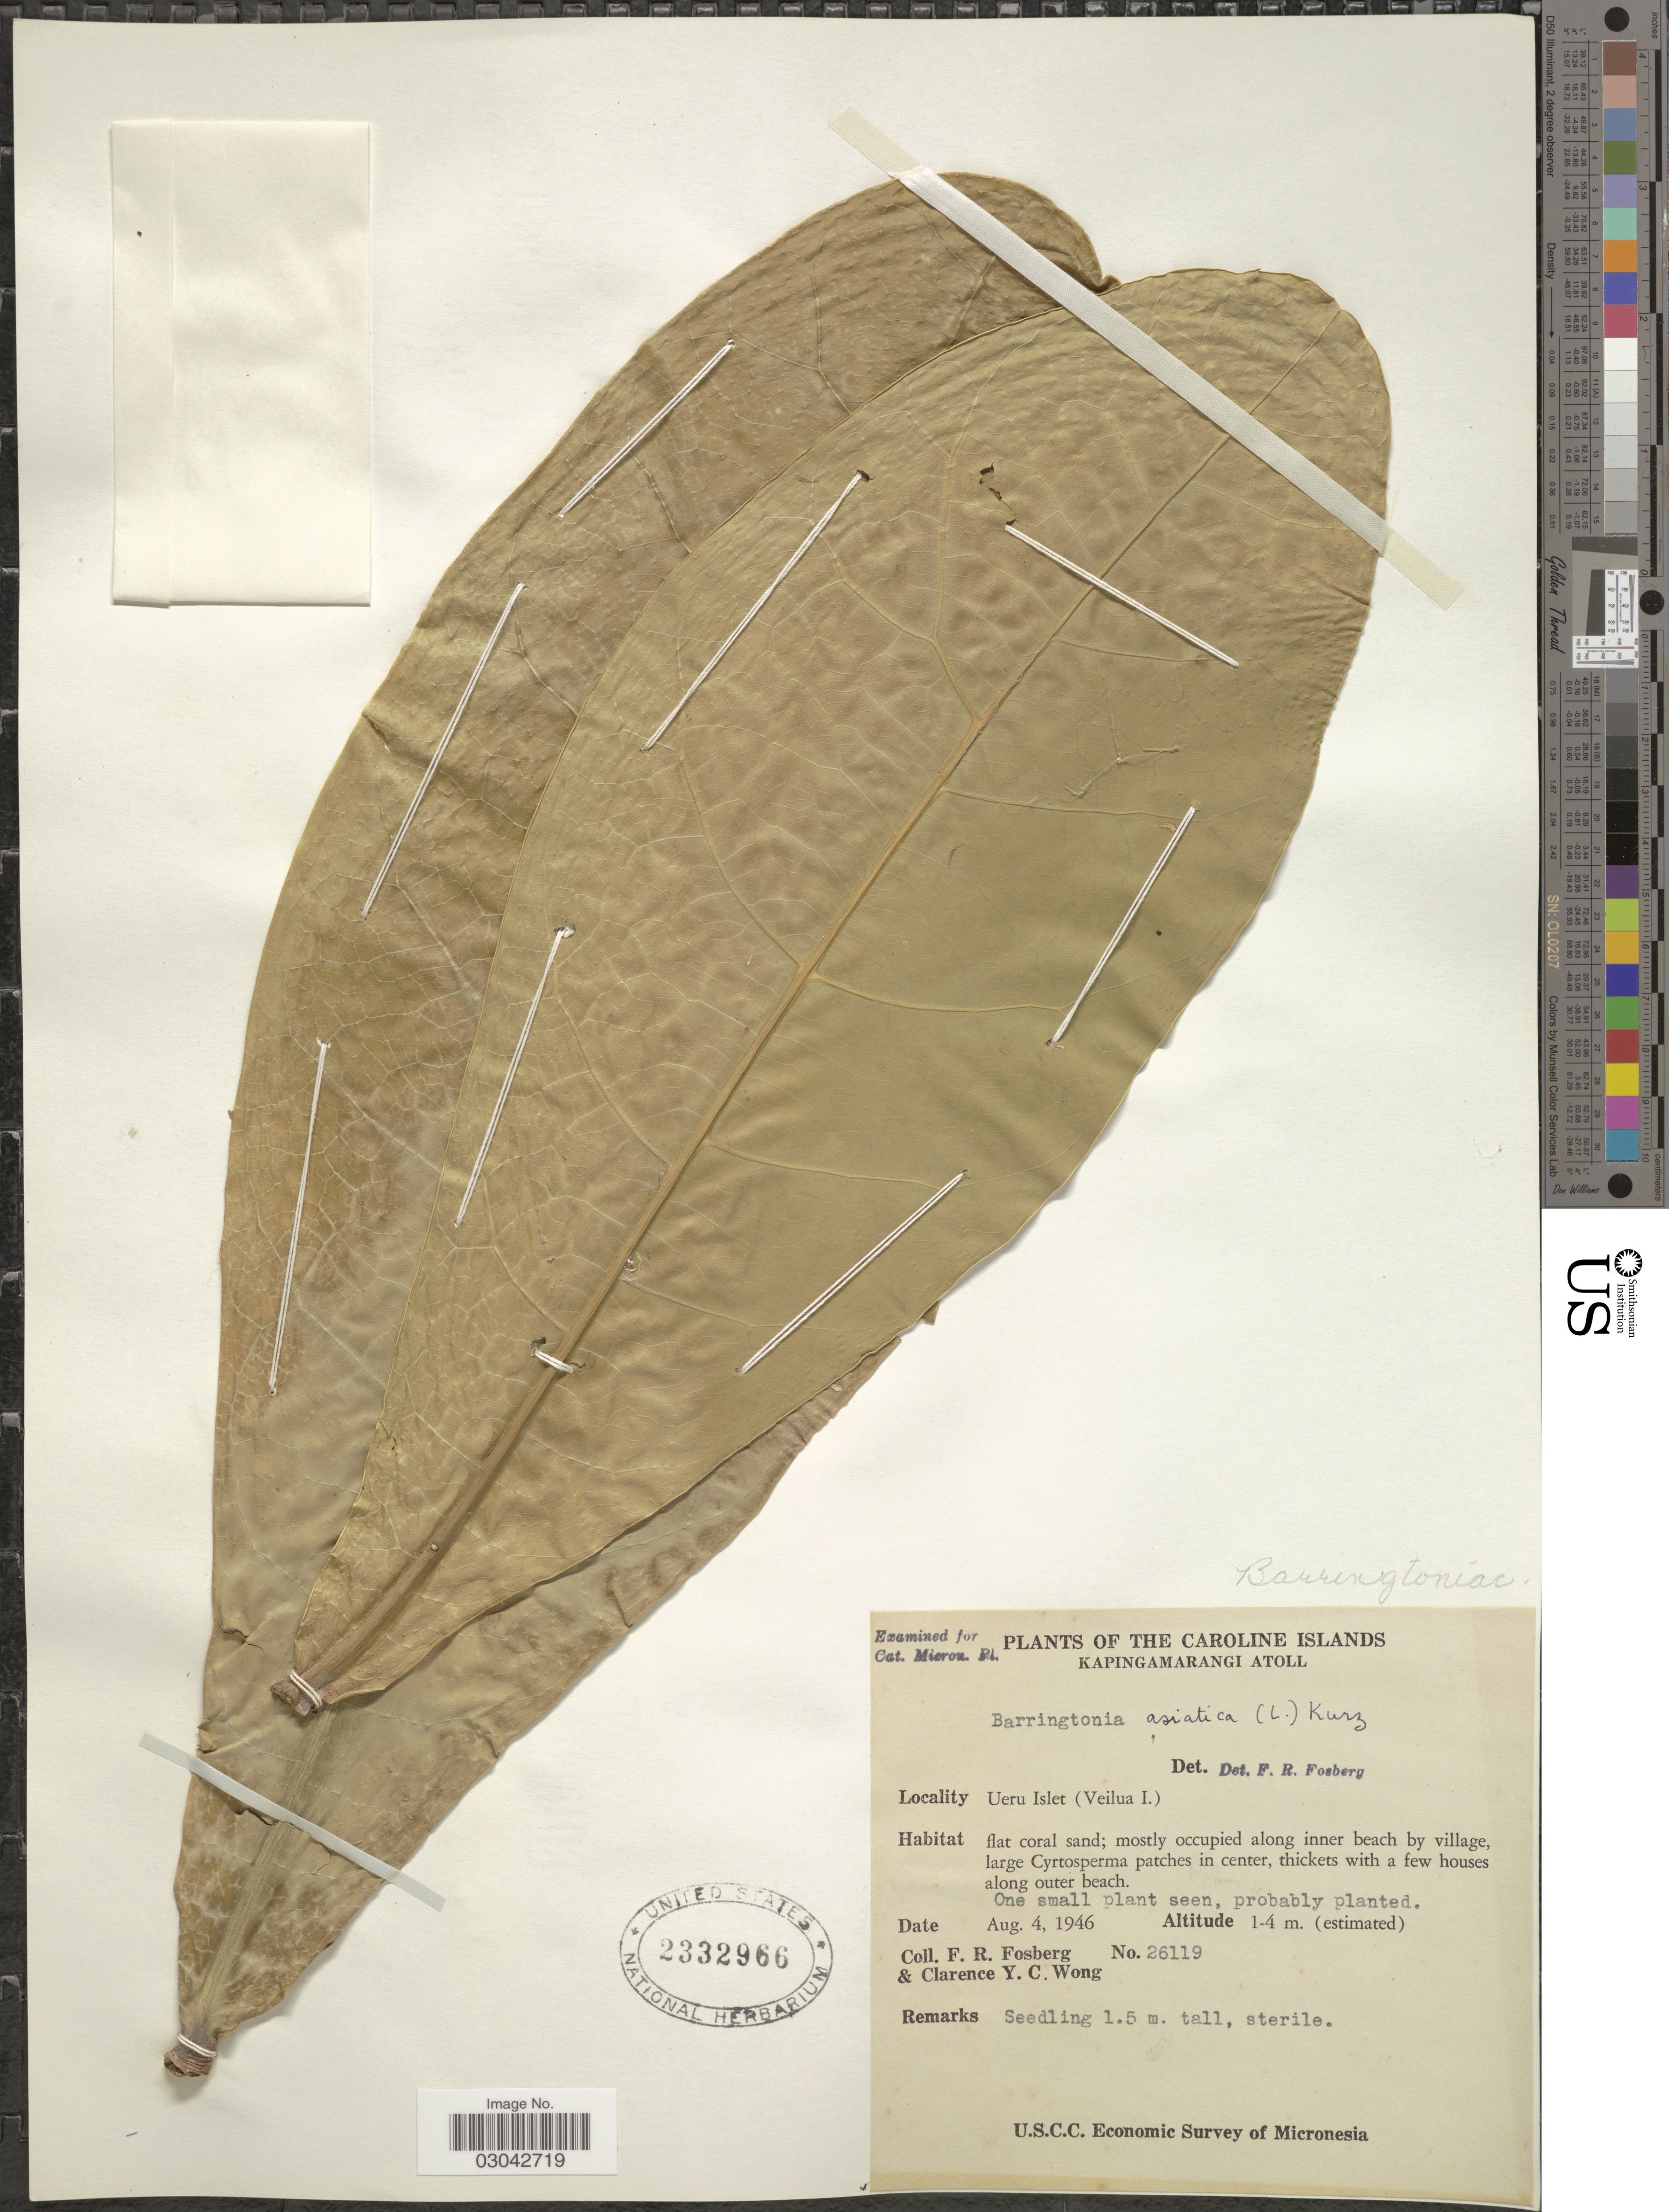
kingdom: Plantae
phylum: Tracheophyta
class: Magnoliopsida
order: Ericales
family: Lecythidaceae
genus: Barringtonia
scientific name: Barringtonia asiatica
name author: (L.) Kurz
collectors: F. R. Fosberg & C. Y. C. Wong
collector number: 26119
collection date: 1946-08-04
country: Micronesia, Federated States of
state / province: Pohnpei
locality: Caroline Islands. Kapingamarangi Atoll. Ueru Islet (Veilua I.).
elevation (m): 1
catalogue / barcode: US 2332966